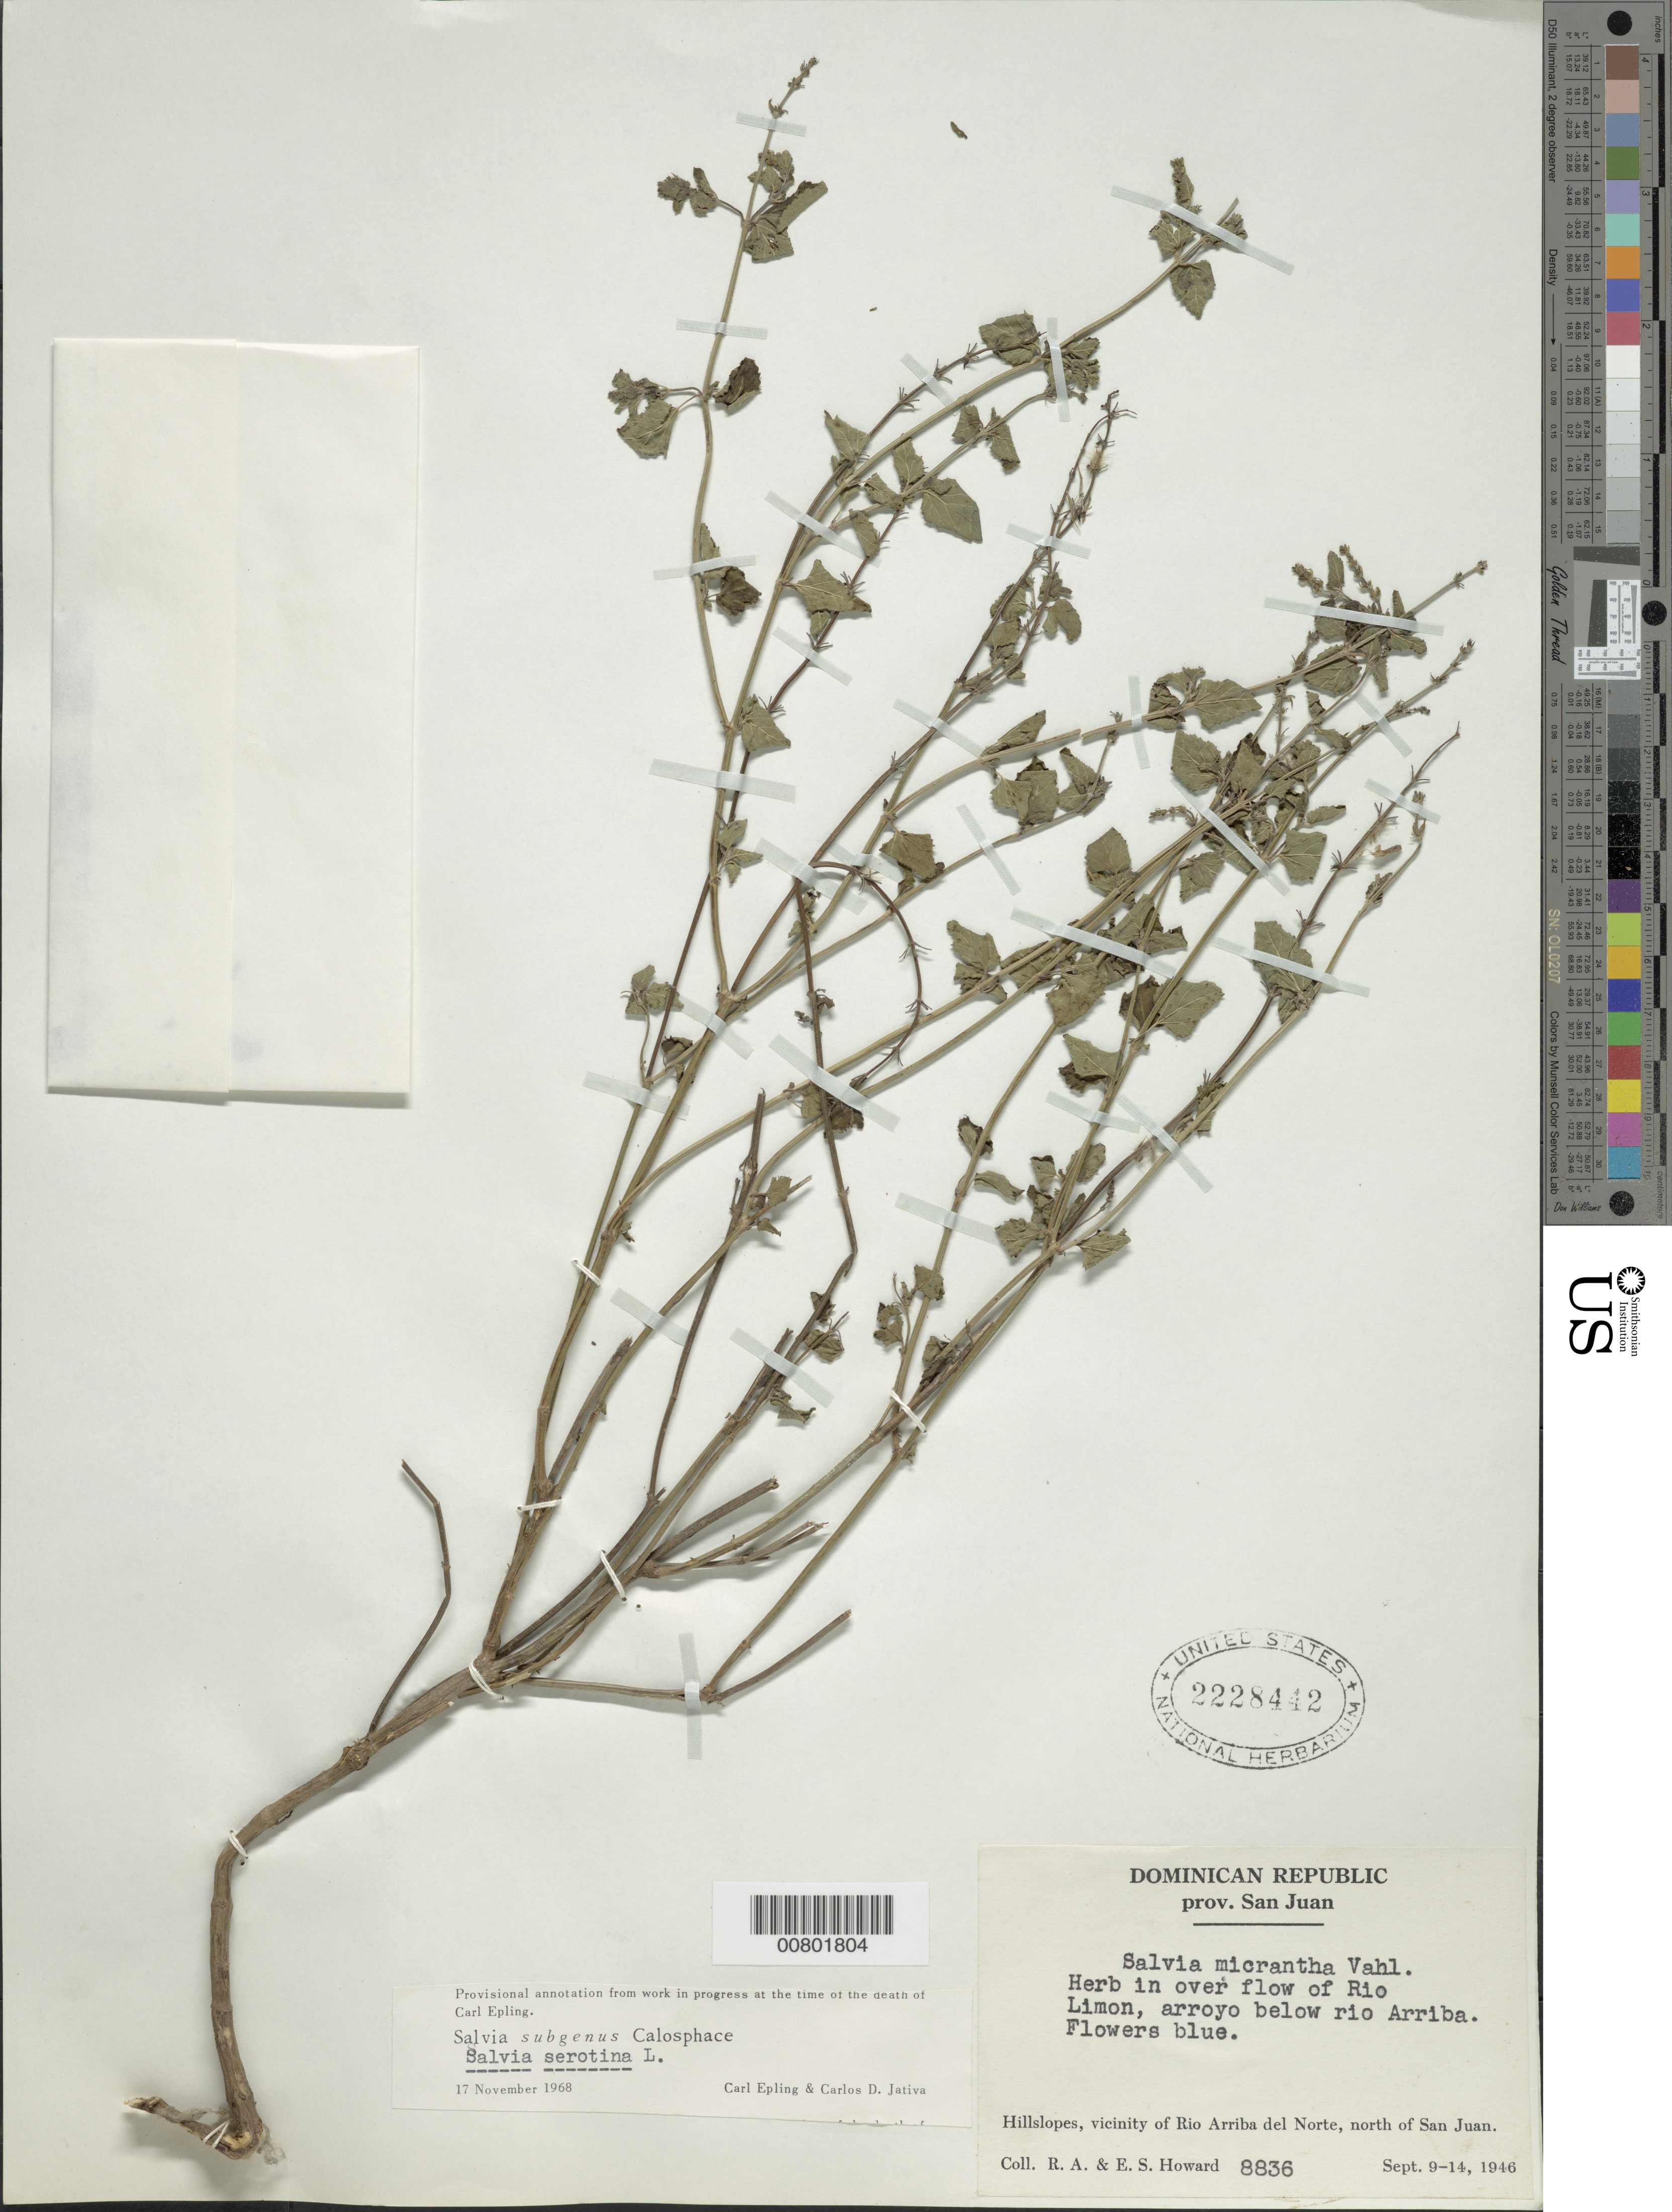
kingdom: Plantae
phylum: Tracheophyta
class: Magnoliopsida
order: Lamiales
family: Lamiaceae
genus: Salvia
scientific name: Salvia serotina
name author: L.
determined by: Epling, C. C.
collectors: R. A. Howard & E. S. Howard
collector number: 8836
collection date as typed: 09 Sep 1946 to 14 Sep 1946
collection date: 1946-09-09/1946-09-14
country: Dominican Republic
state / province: San Juan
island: Hispaniola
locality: Vicinity of Rio Arriba del Norte, N of San Juan, Rio Limon, arroyo below Rio Arriba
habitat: In over flow of river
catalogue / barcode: US 2228442